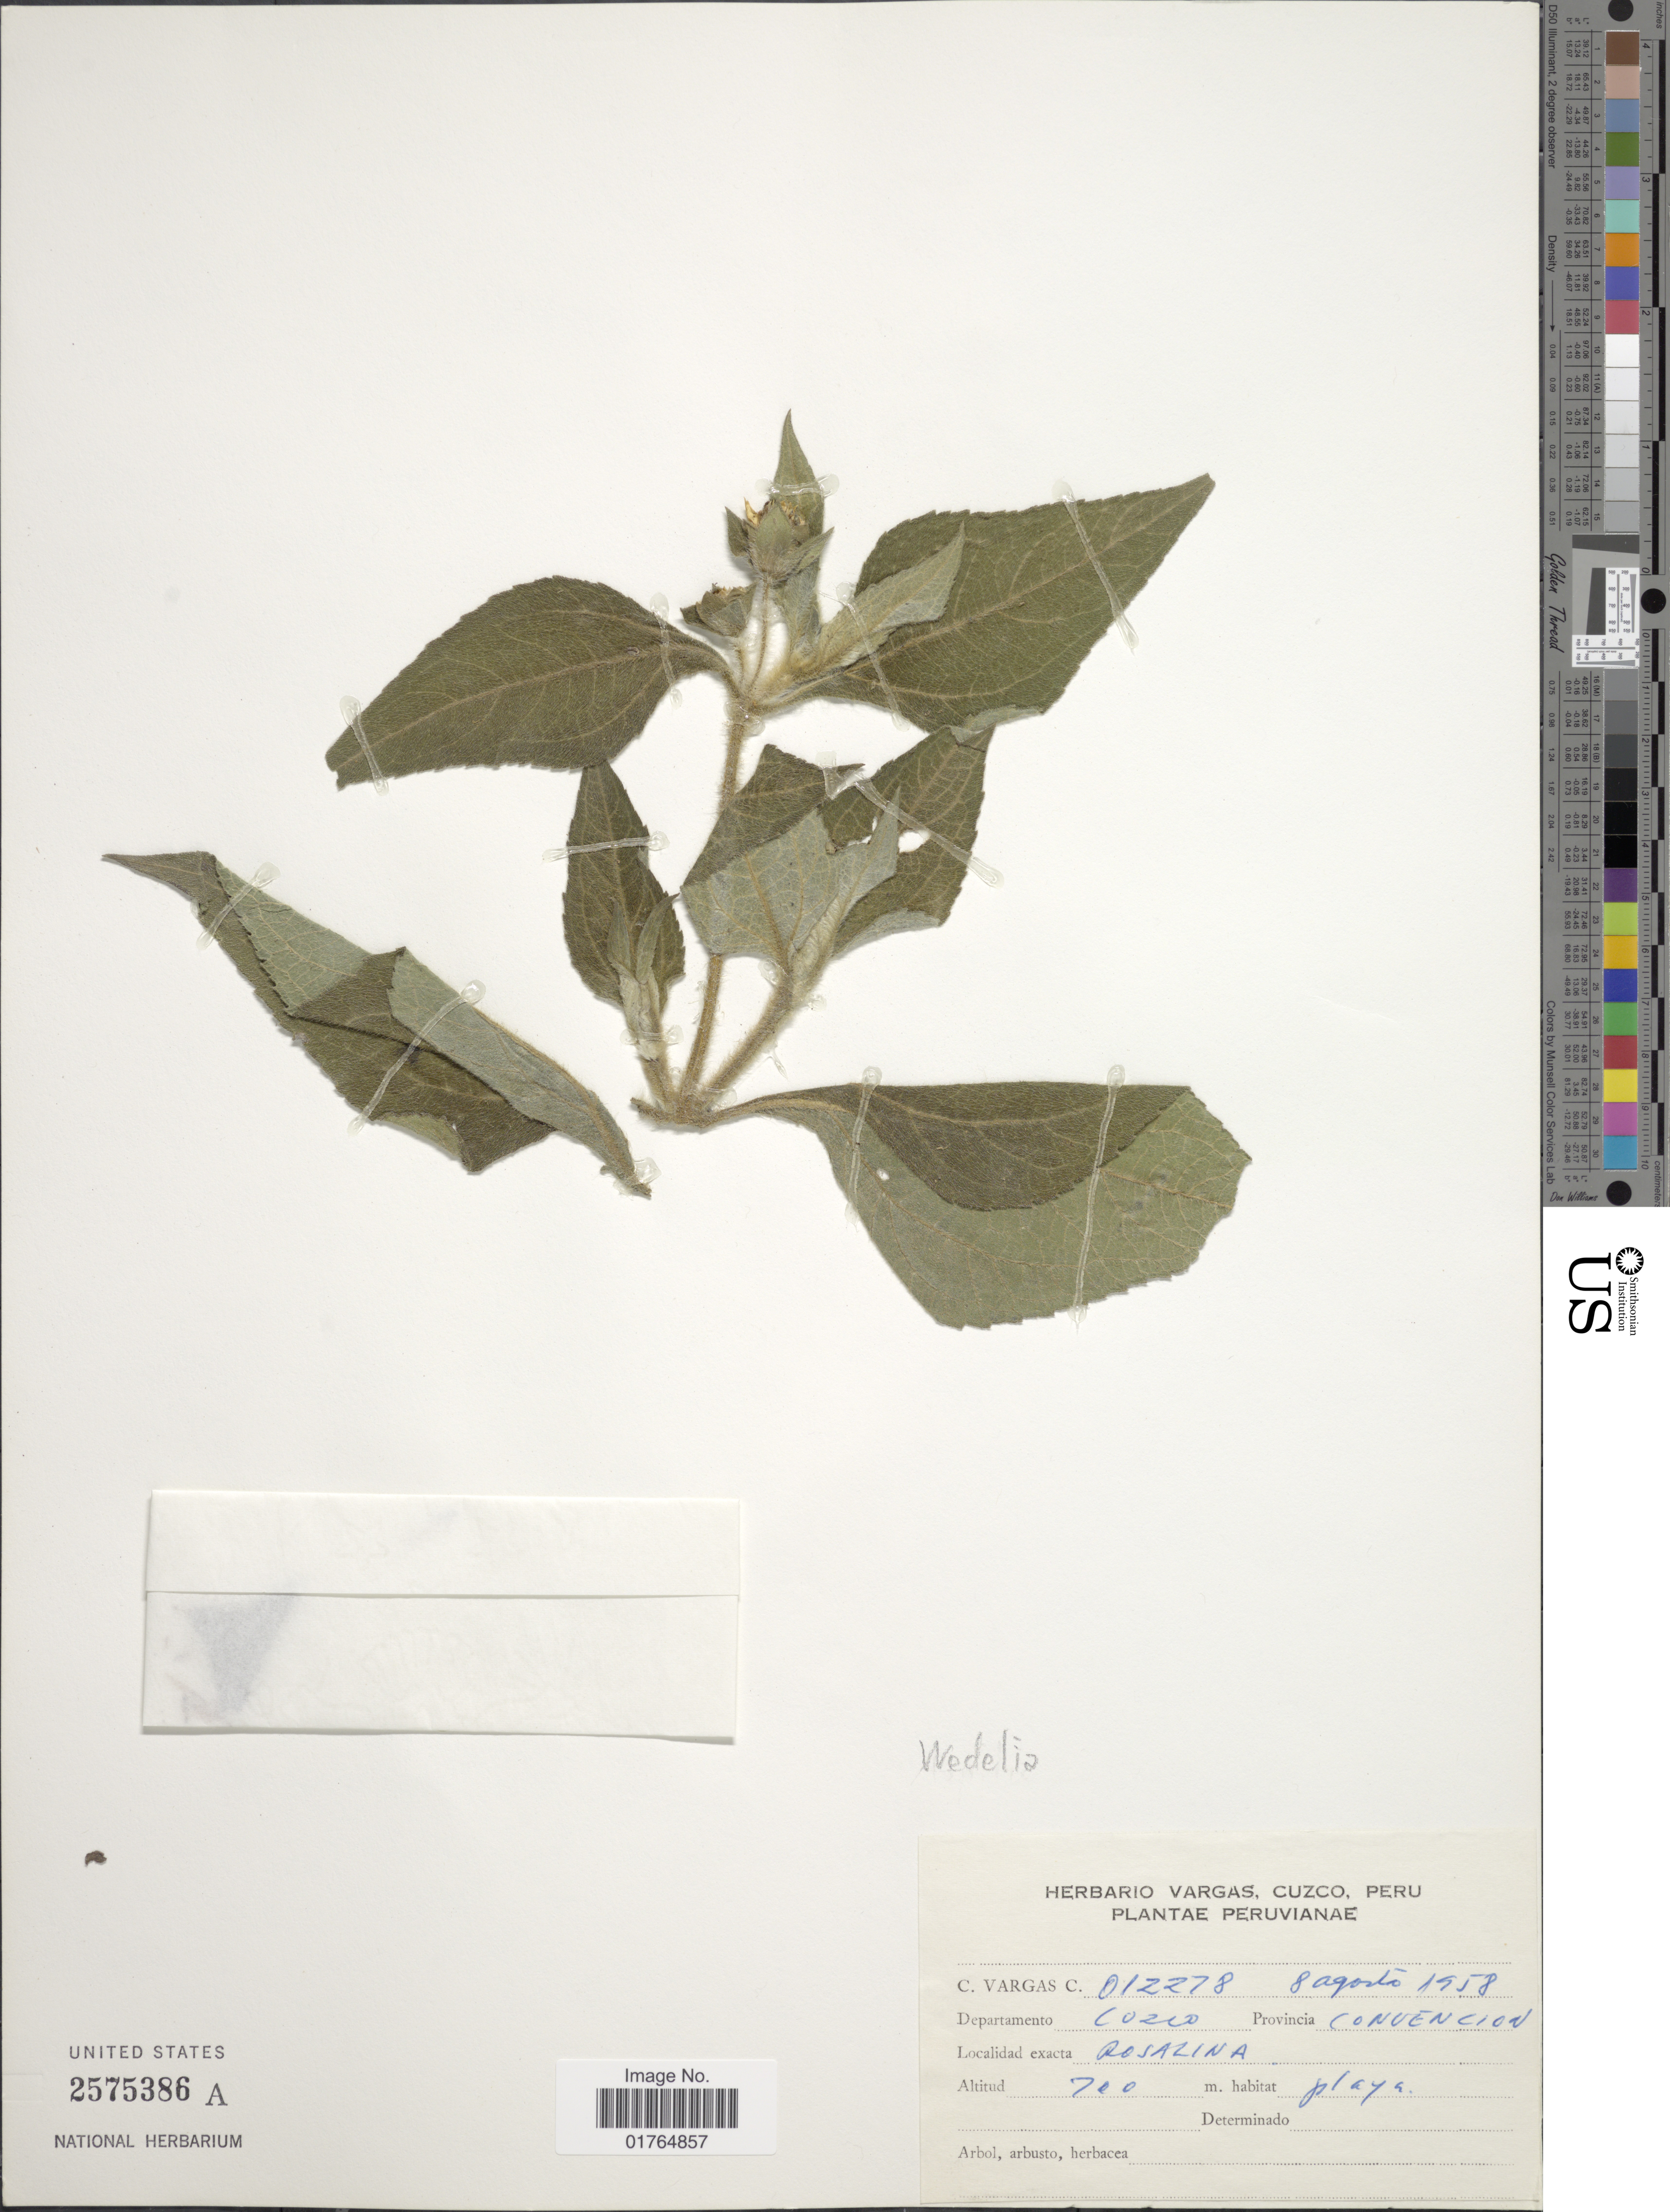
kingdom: Plantae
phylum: Tracheophyta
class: Magnoliopsida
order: Asterales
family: Asteraceae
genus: Wedelia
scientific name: Wedelia subvelutina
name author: DC.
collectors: C. Vargas Calderón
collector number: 012278*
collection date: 1958-08-08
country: Peru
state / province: Cusco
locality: Provincia Convencion, Rosalina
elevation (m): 700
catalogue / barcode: US 2575386A